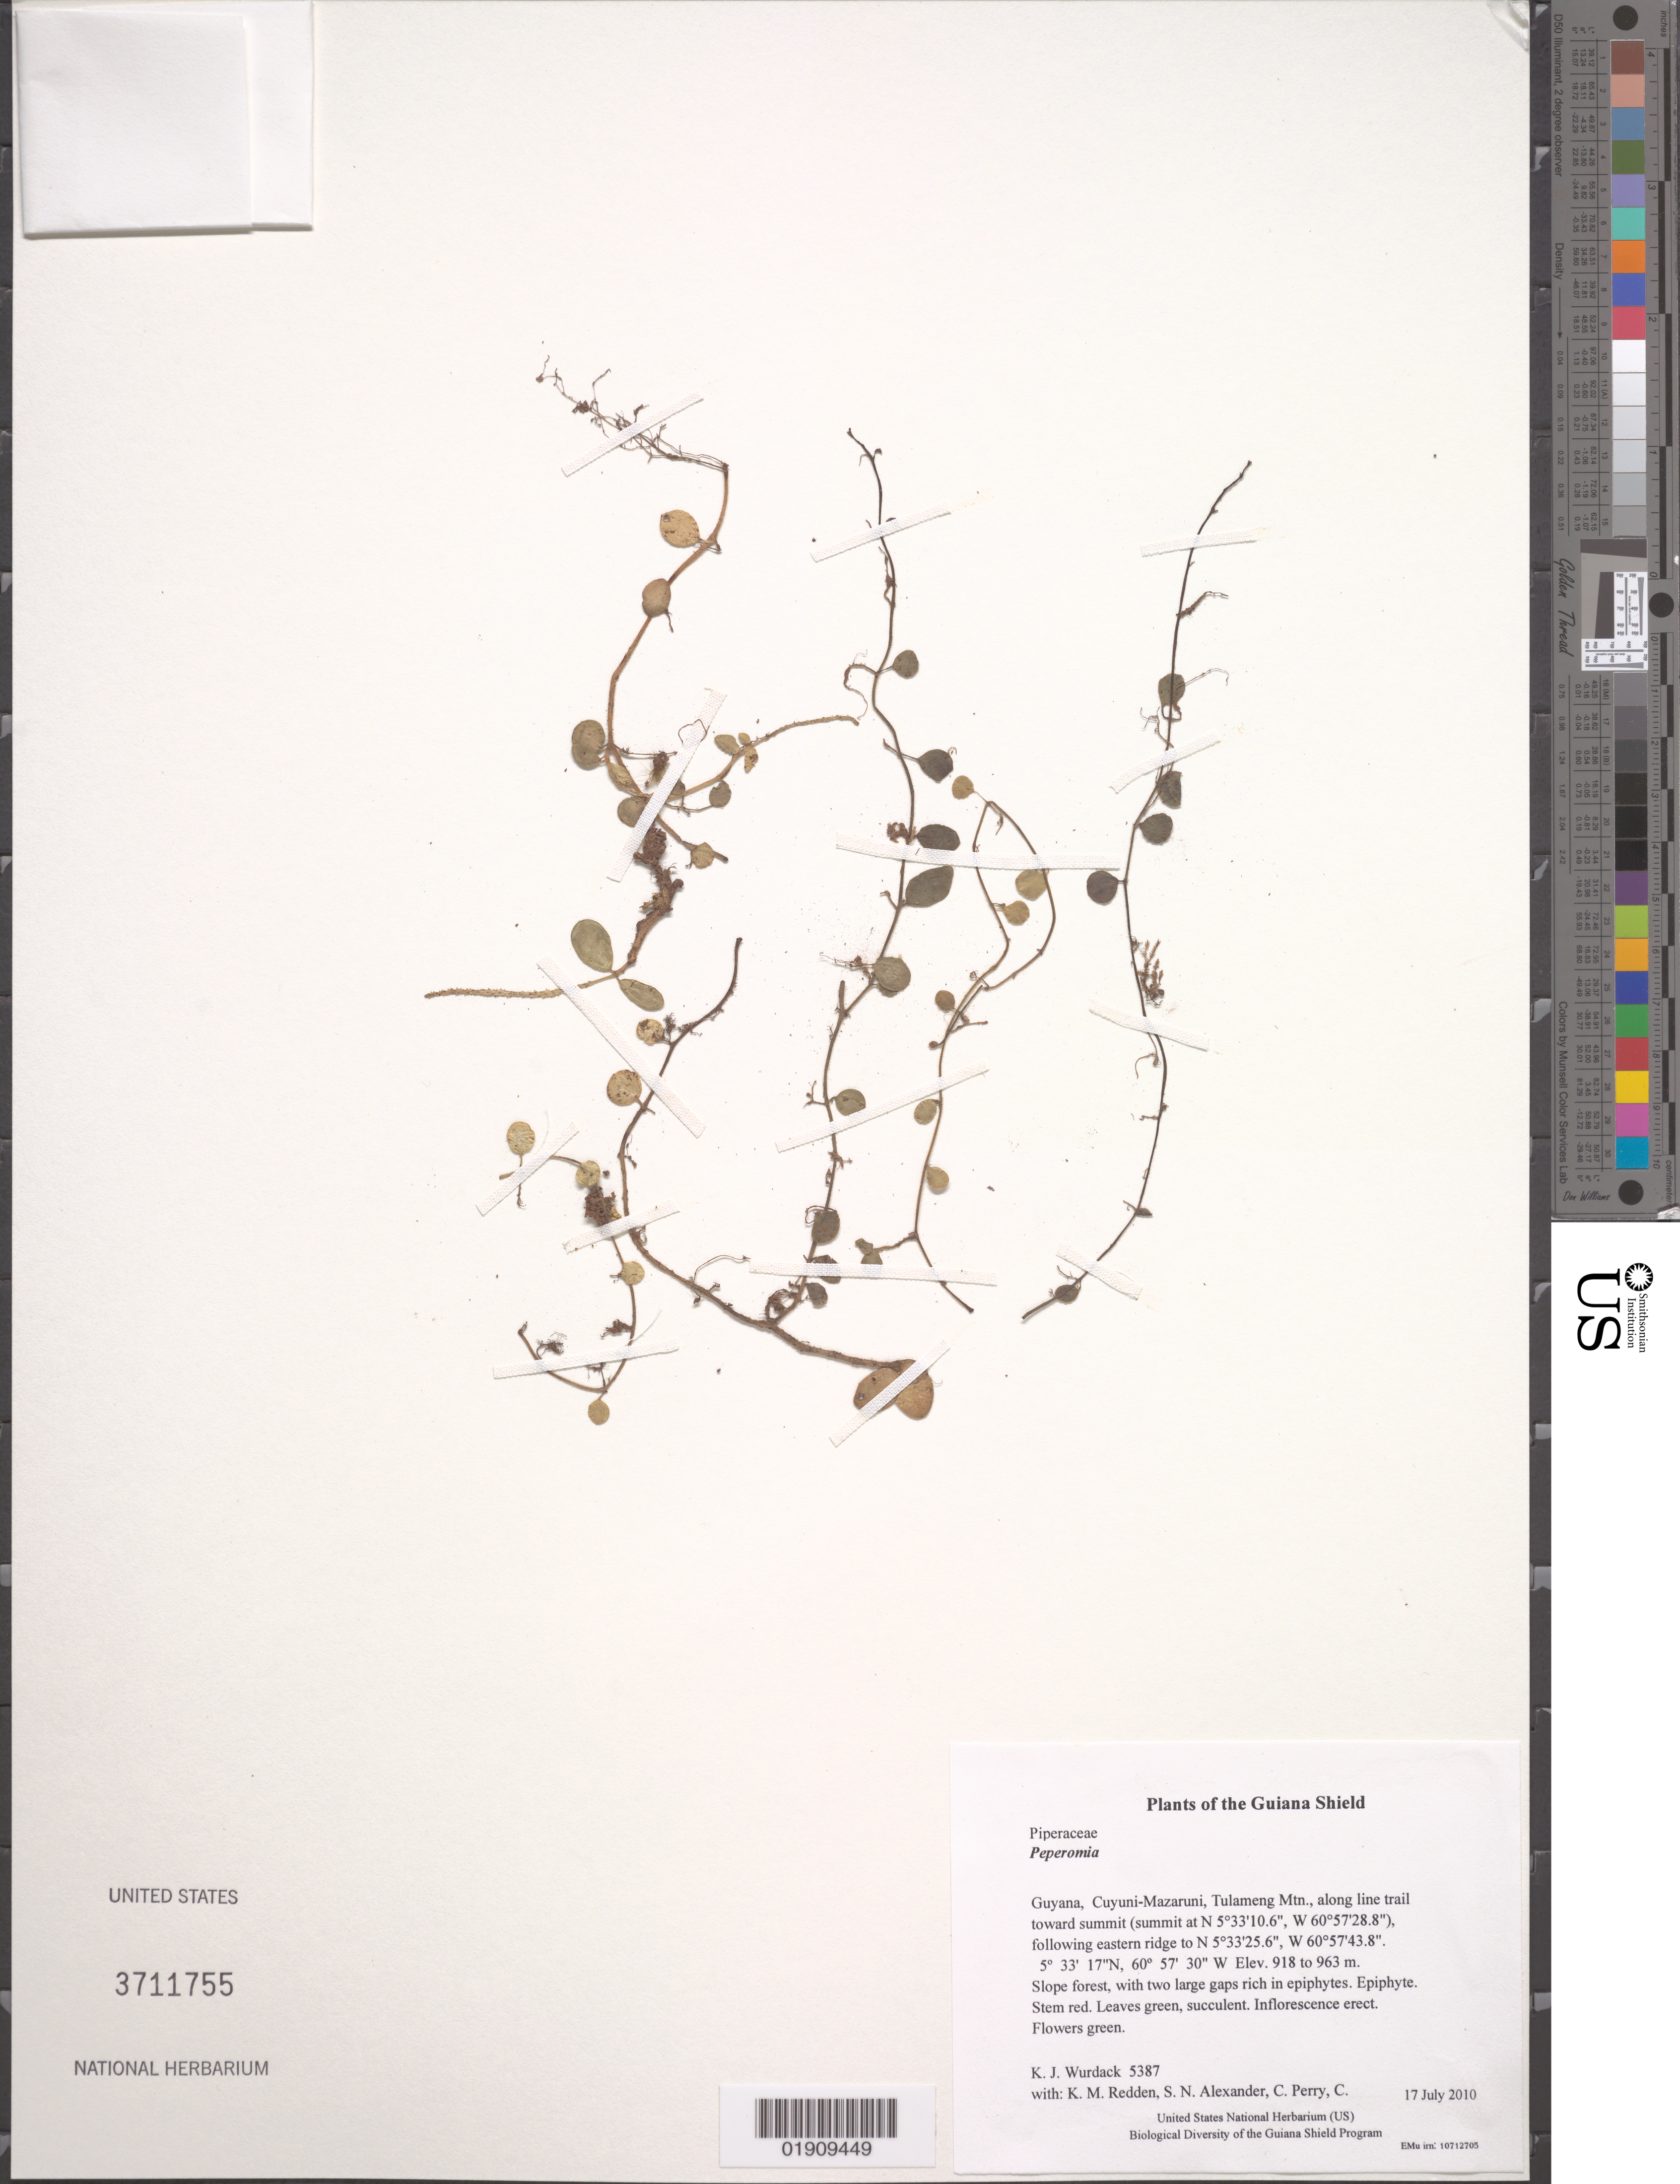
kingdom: Plantae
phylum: Tracheophyta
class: Magnoliopsida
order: Piperales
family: Piperaceae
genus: Peperomia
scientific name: Peperomia ouabianae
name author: C. DC.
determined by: Jiménez, José Estaban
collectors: K. Wurdack, K. M. Redden, S. N. Alexander, C. Perry, C. Jacobis, D. Hunter, V. Roland & H. Hunter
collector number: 5387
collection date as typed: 17 July 2010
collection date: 2010-07-17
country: Guyana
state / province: Cuyuni-Mazaruni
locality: Tulameng Mtn., along line trail toward summit (summit at N 5°33'10.6", W 60°57'28.8"), following eastern ridge to N 5°33'25.6", W 60°57'43.8"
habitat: Slope forest, with two large gaps rich in epiphytes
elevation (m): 918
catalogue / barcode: US 3711755